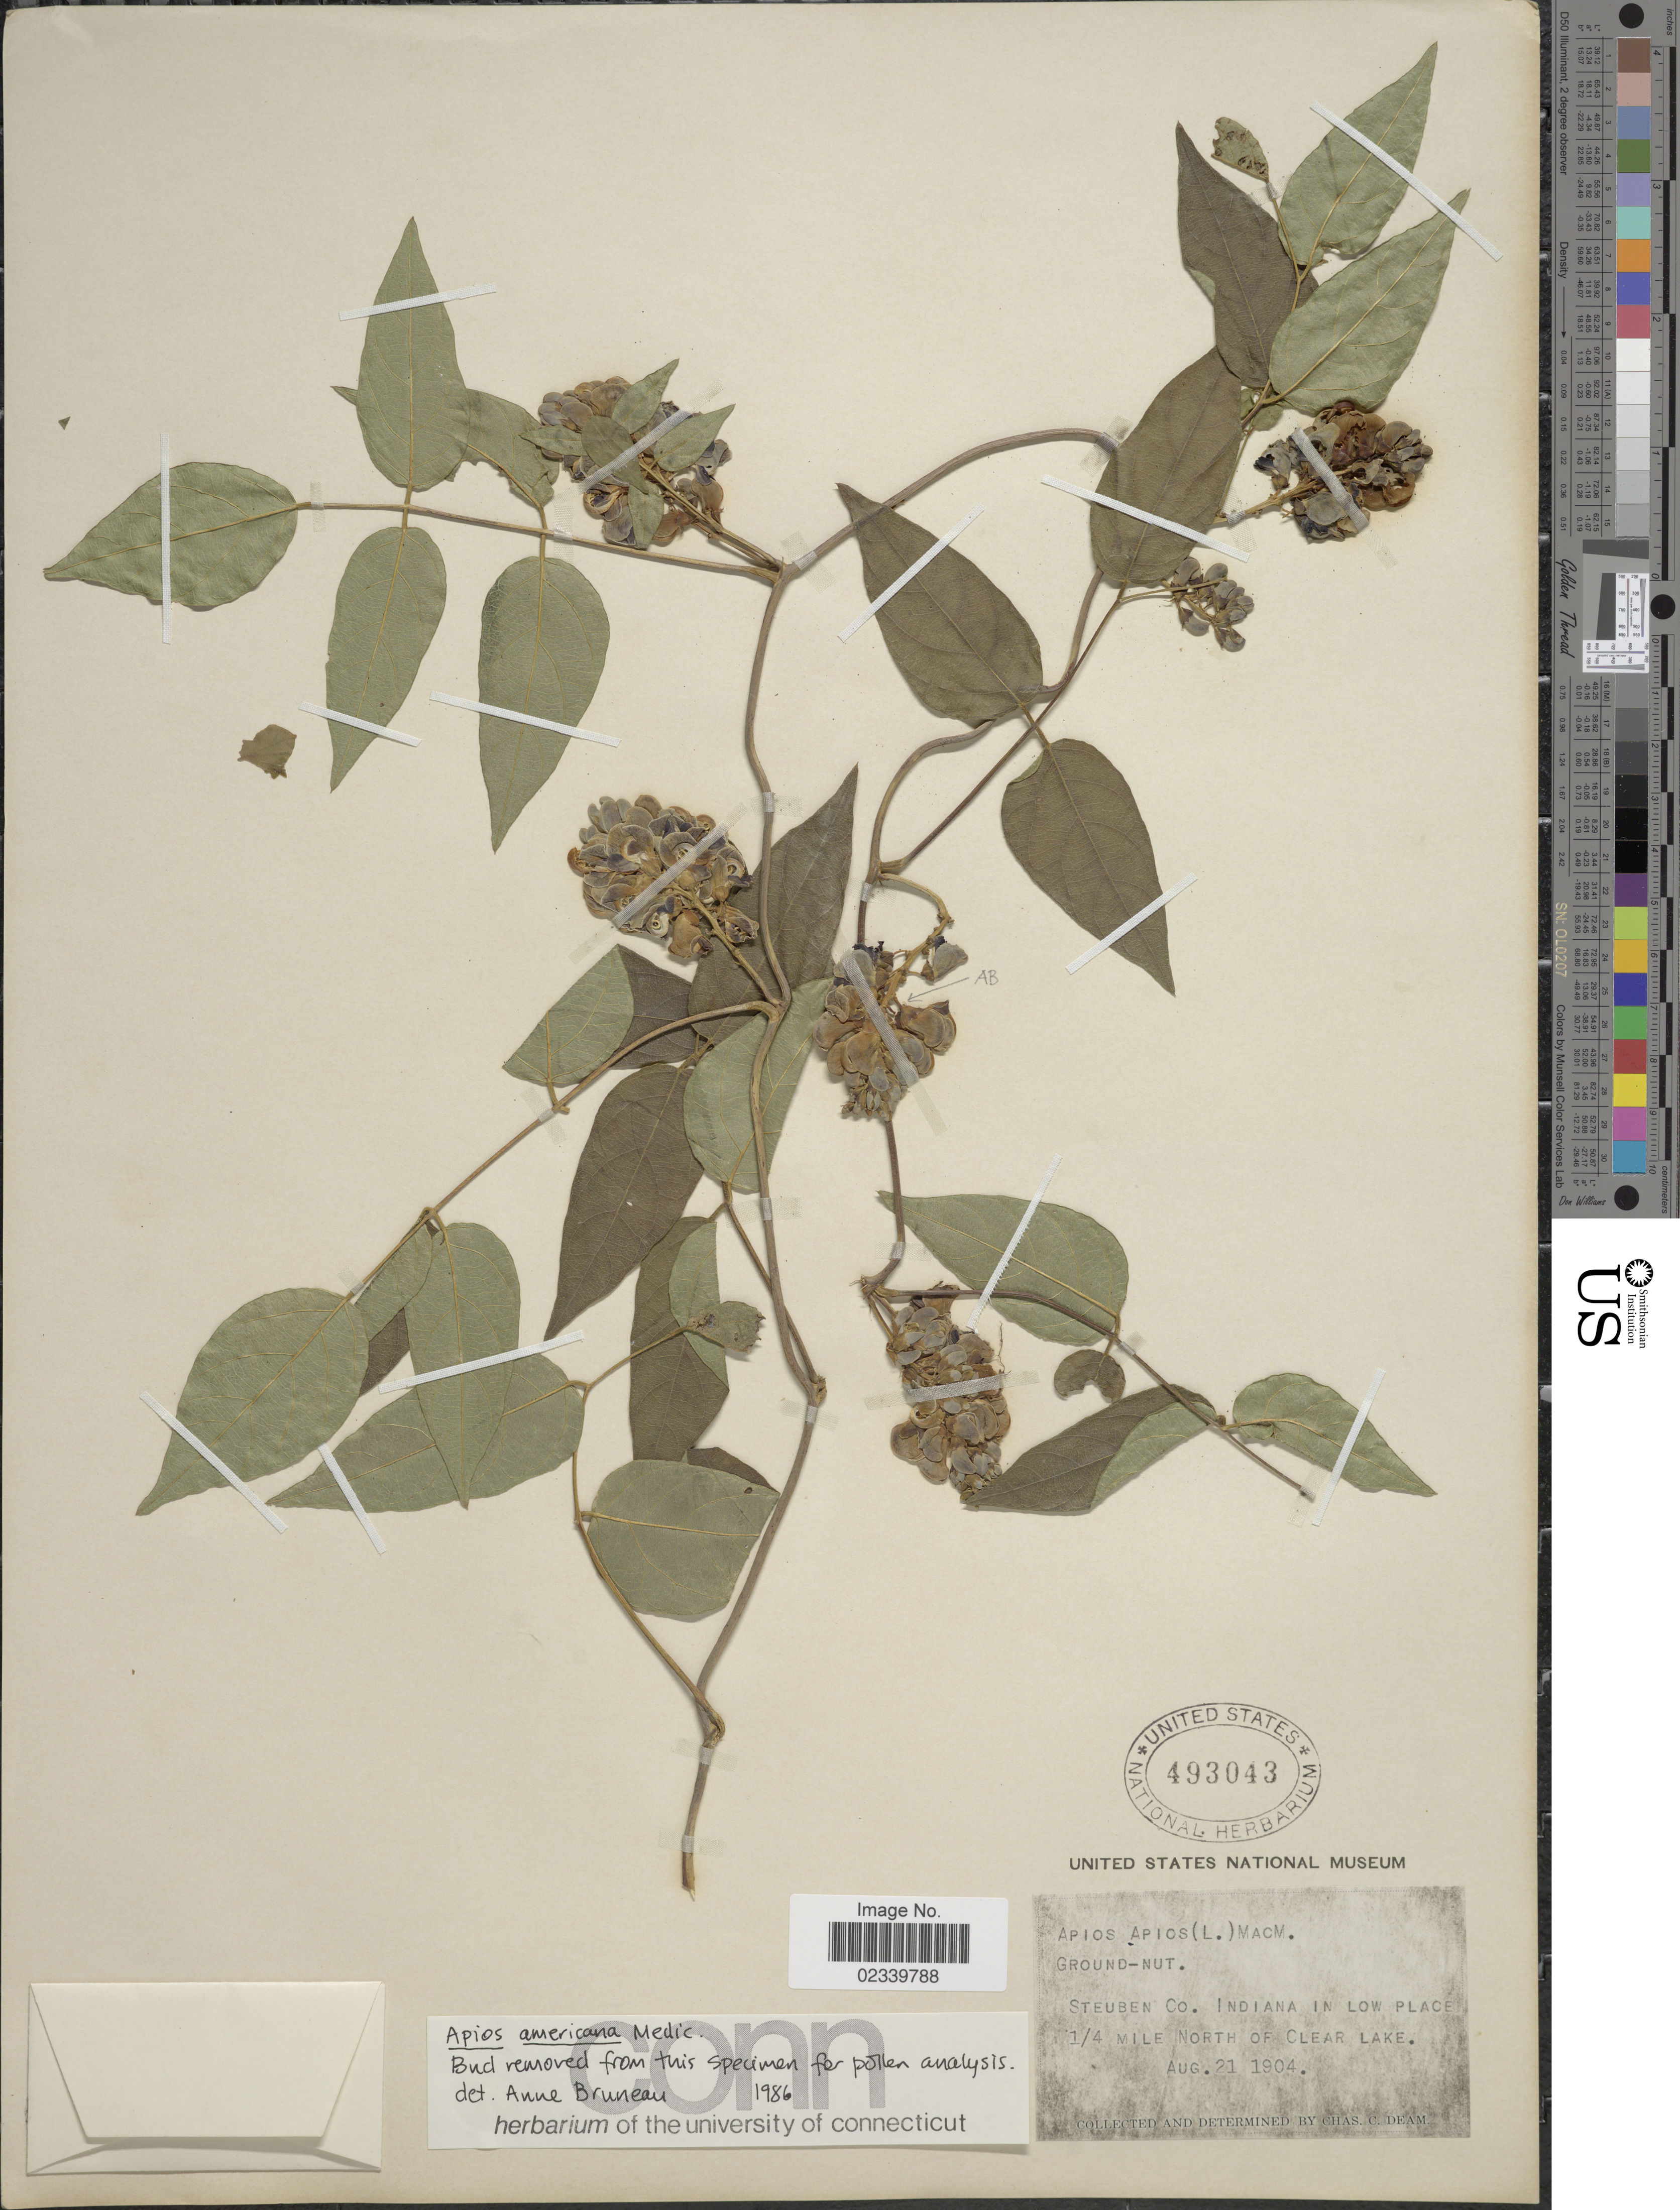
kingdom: Plantae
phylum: Tracheophyta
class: Magnoliopsida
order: Fabales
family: Fabaceae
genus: Apios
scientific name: Apios americana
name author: Medik.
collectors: C. C. Deam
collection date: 1904-08-21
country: United States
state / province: Indiana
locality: Steuben Co. Indiana in low Place 1/4 mil North of Clear Lake.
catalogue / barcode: US 493043